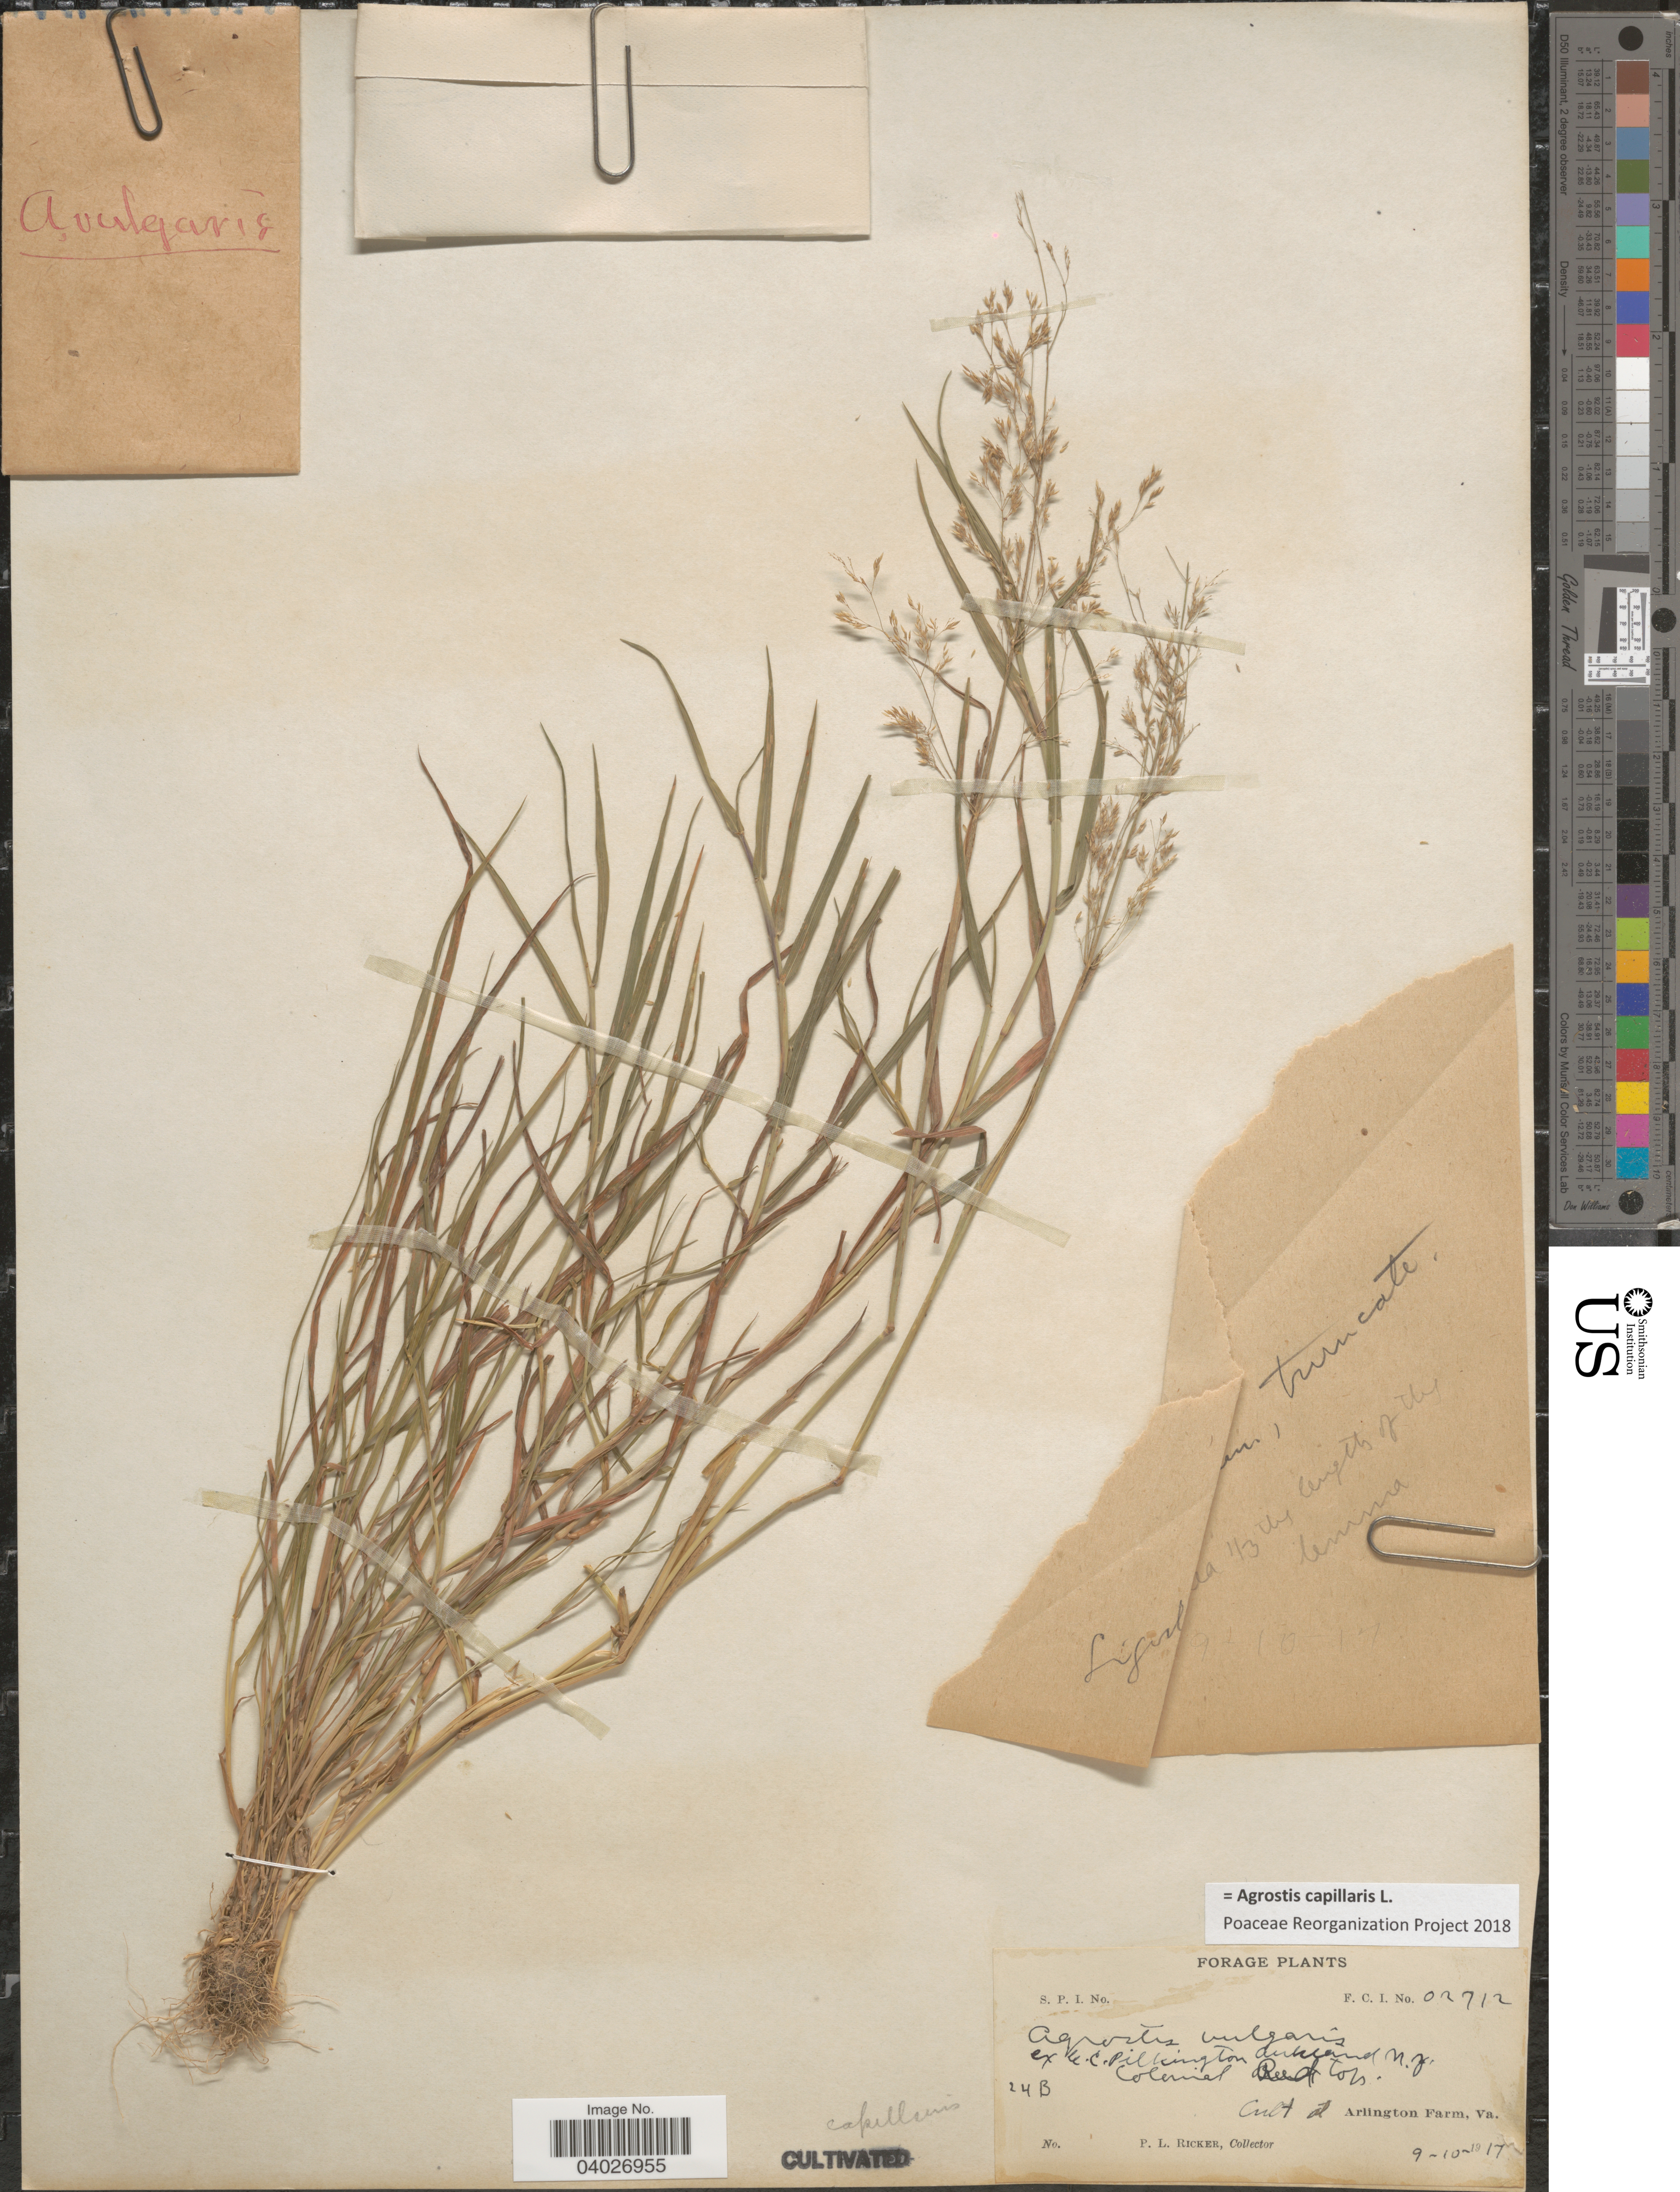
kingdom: Plantae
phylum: Tracheophyta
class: Liliopsida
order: Poales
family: Poaceae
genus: Agrostis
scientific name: Agrostis capillaris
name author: L.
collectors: P. Ricker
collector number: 02712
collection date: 1917-09-10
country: United States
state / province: Virginia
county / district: Arlington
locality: At Arlington Farm.